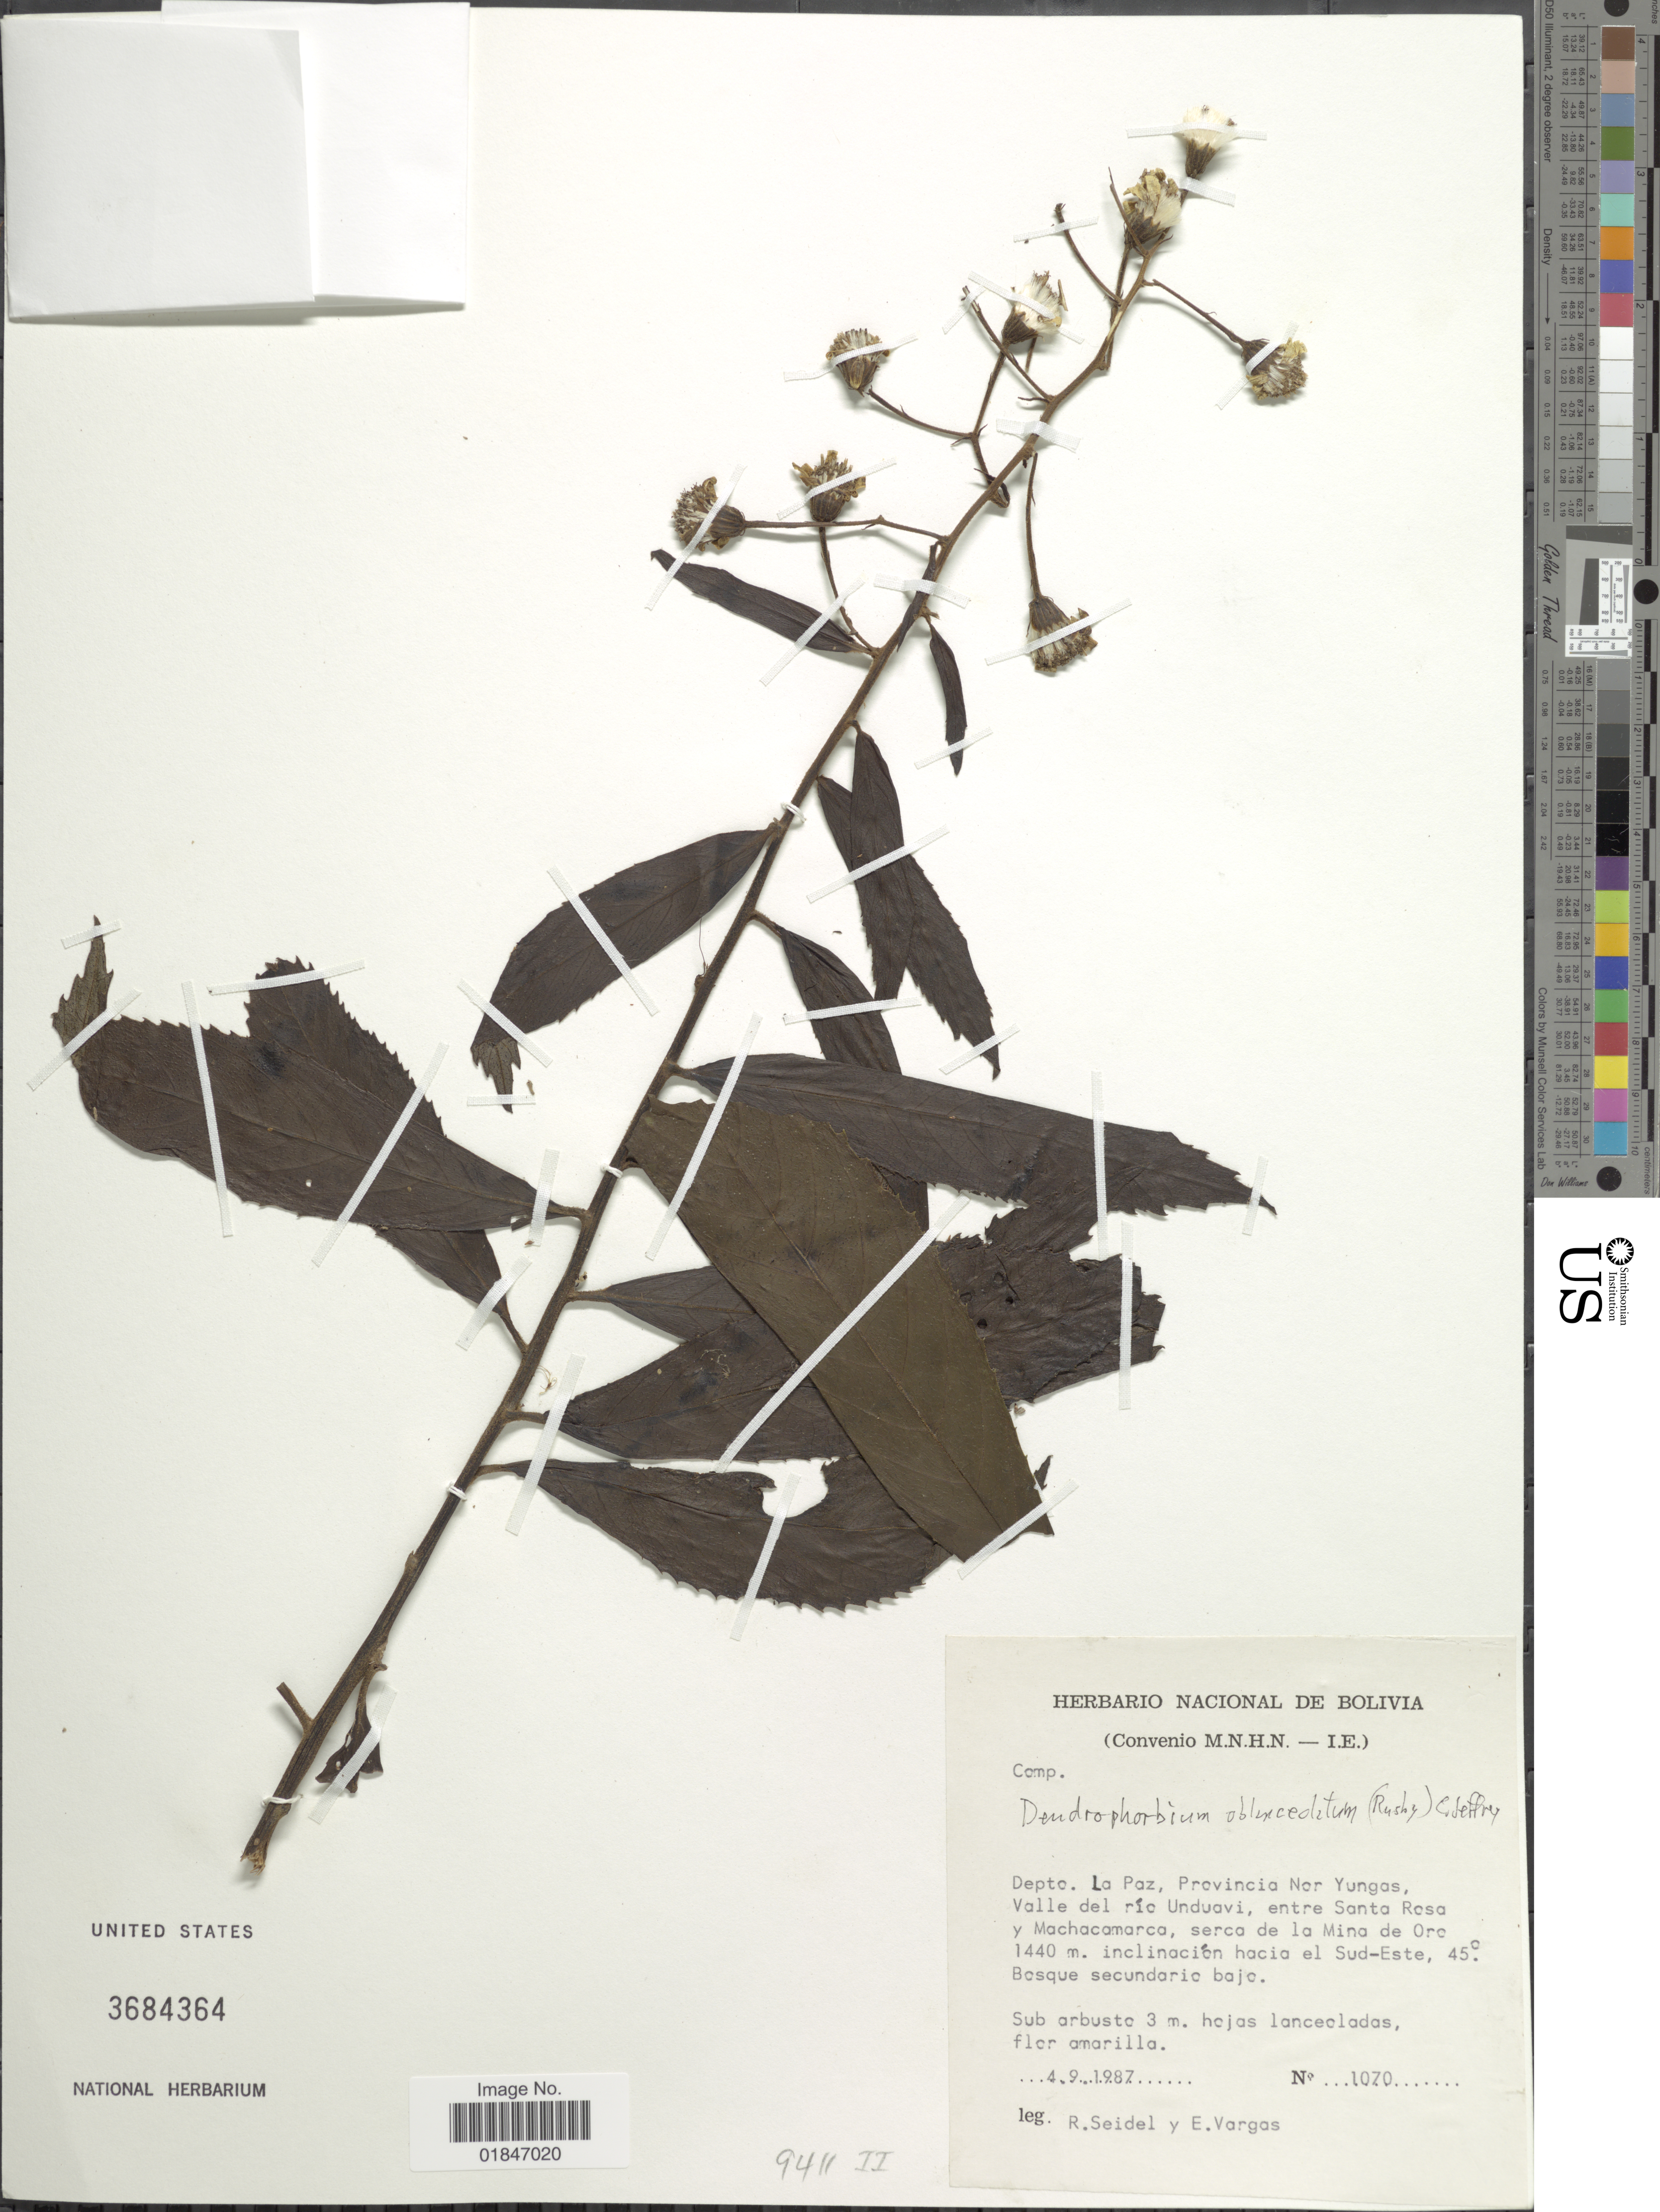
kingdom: Plantae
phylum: Tracheophyta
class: Magnoliopsida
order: Asterales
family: Asteraceae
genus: Dendrophorbium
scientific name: Dendrophorbium oblanceolatus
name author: (Rusby) C. Jeffrey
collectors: R. Seidel & E. Vargas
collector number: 1070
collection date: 1987-09-04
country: Bolivia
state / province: La Paz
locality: Depto. La Paz, Provincia Nor Yungas Valle del rio Unduavi, entre Santa Rosa y Machacamarca, serca de la Mina de Ore.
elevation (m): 1440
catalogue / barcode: US 3684364